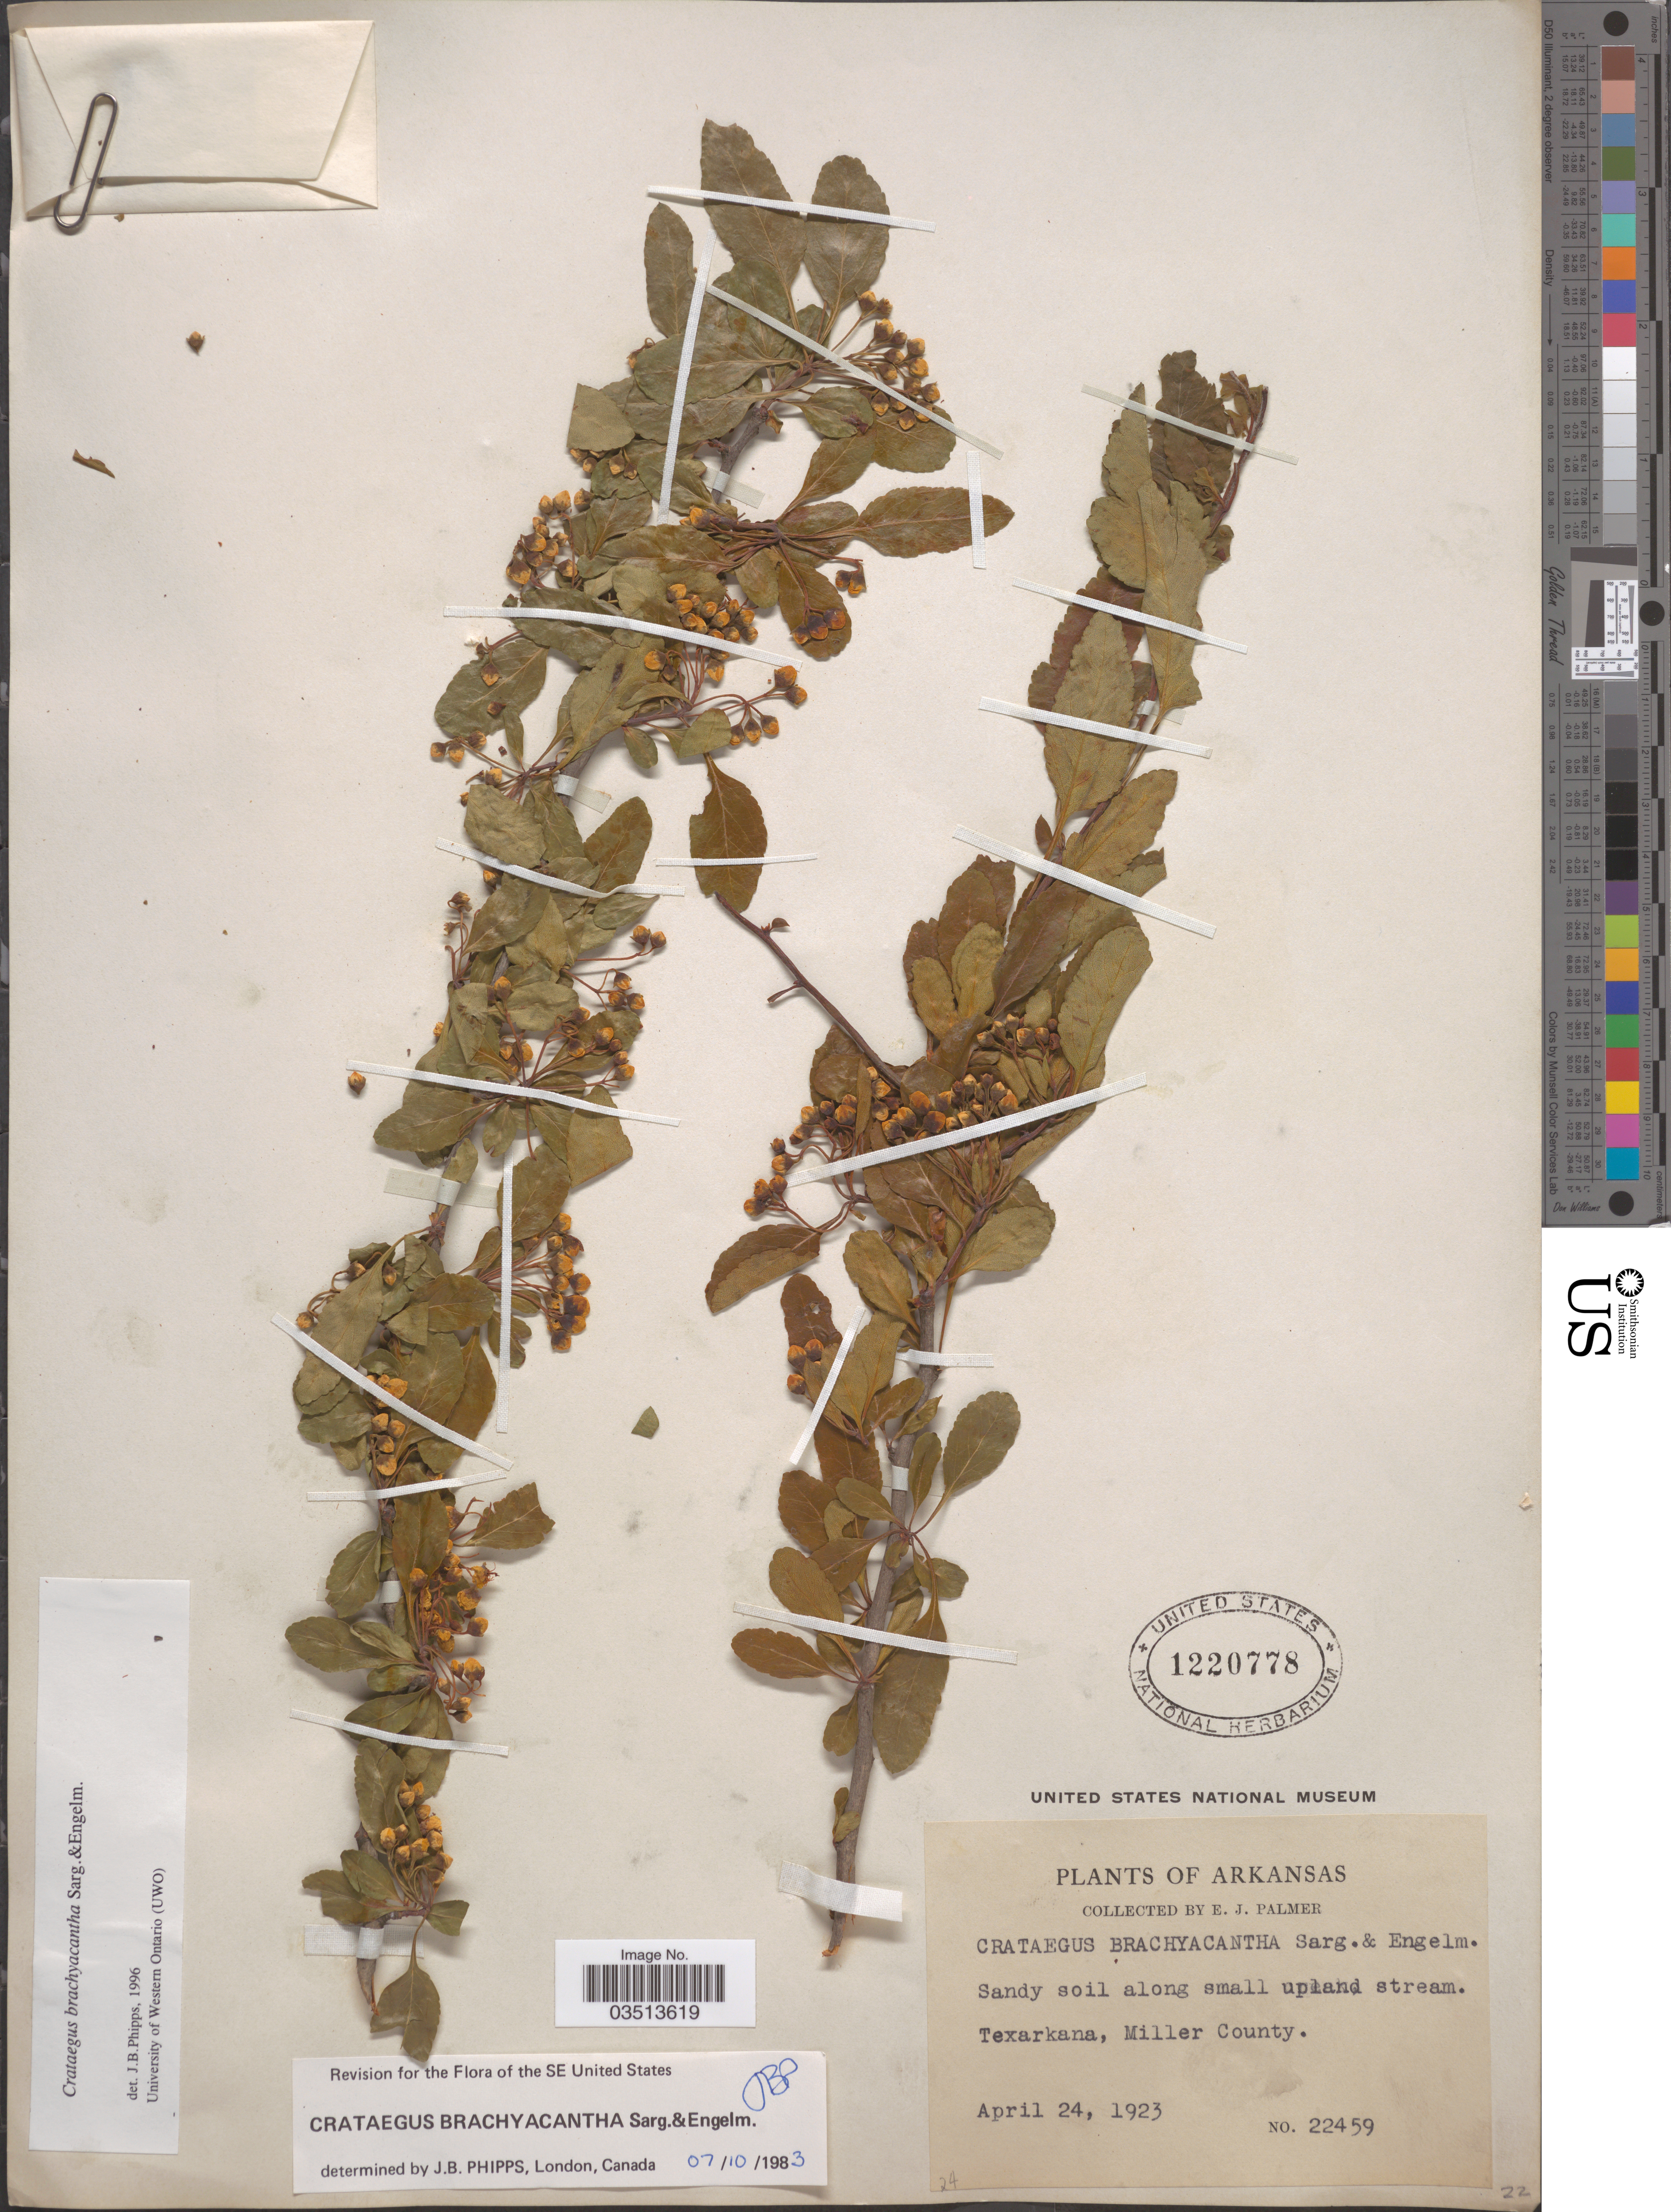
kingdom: Plantae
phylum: Tracheophyta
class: Magnoliopsida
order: Rosales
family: Rosaceae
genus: Crataegus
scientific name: Crataegus brachyacantha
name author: Sarg. & Engelm.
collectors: E. J. Palmer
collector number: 22459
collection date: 1923-04-24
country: United States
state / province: Arkansas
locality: Texarkana, Miller County.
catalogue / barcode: US 1220778